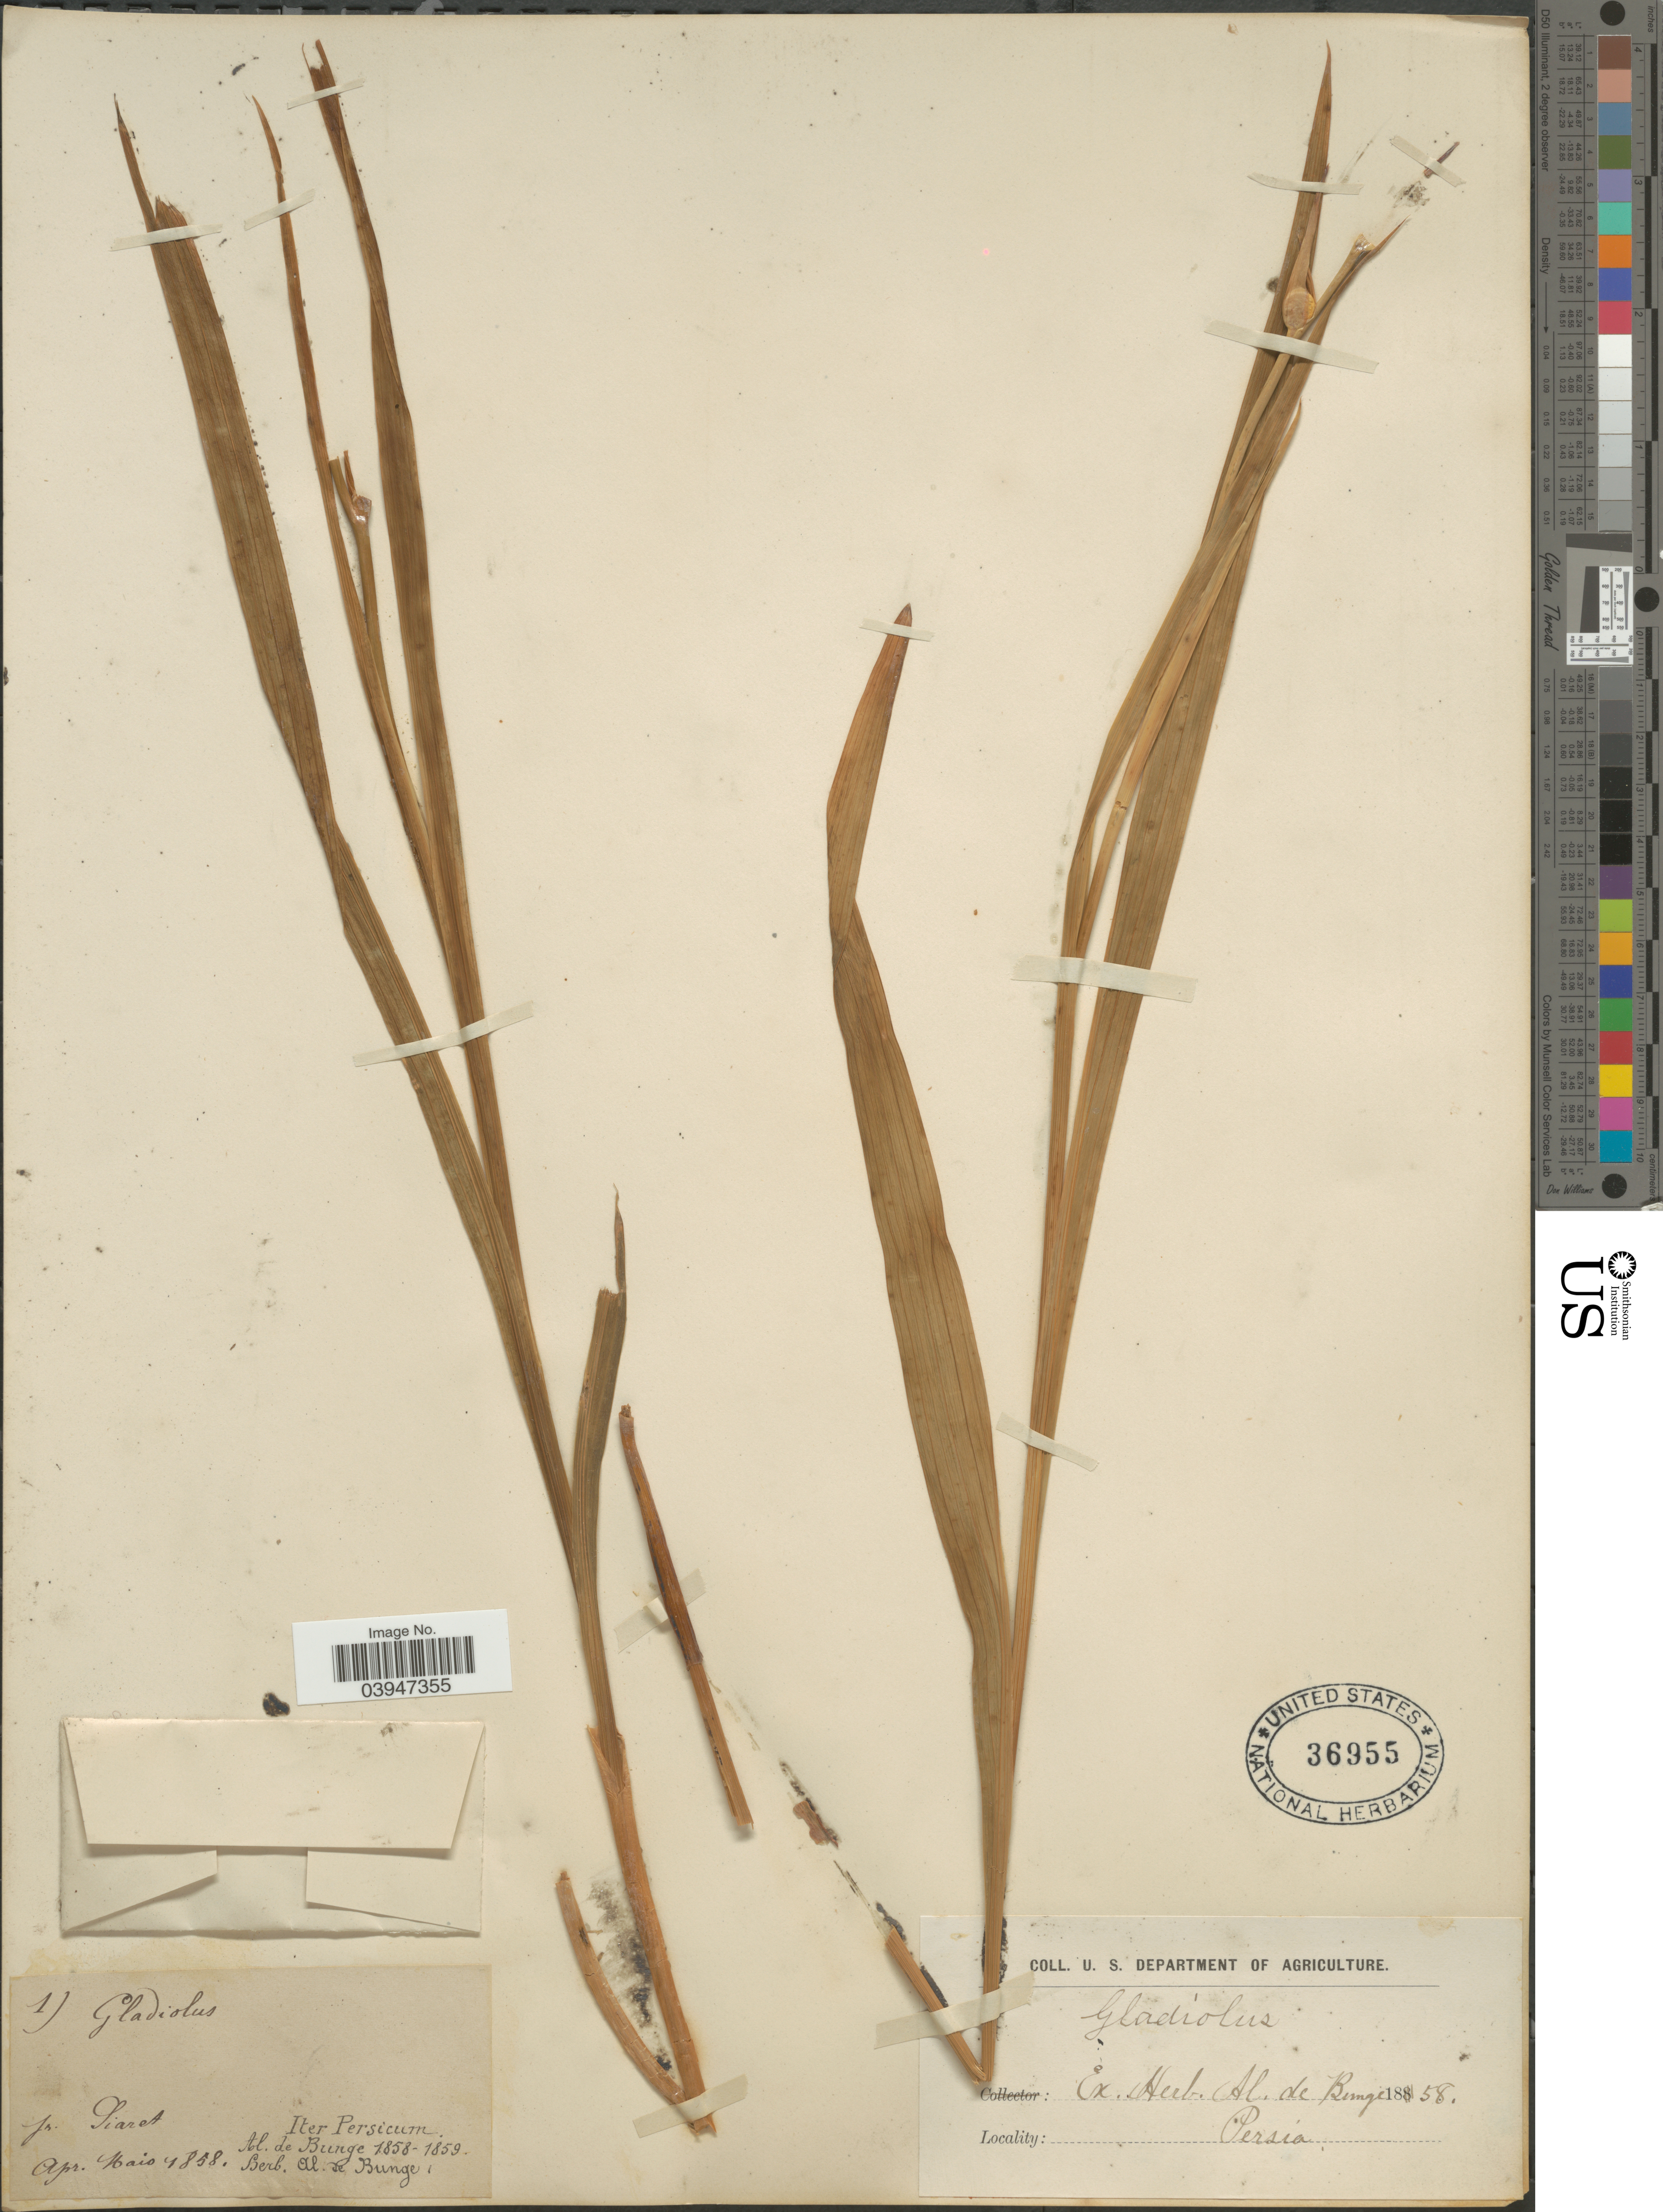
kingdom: Plantae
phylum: Tracheophyta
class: Liliopsida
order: Asparagales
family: Iridaceae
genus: Gladiolus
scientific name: Gladiolus sp.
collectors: Ex Herb. A. De Bunge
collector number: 1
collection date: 1858-04/1858-05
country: Iran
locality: Fr. Siareh. Iter Persicum. Perzia.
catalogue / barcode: US 36955